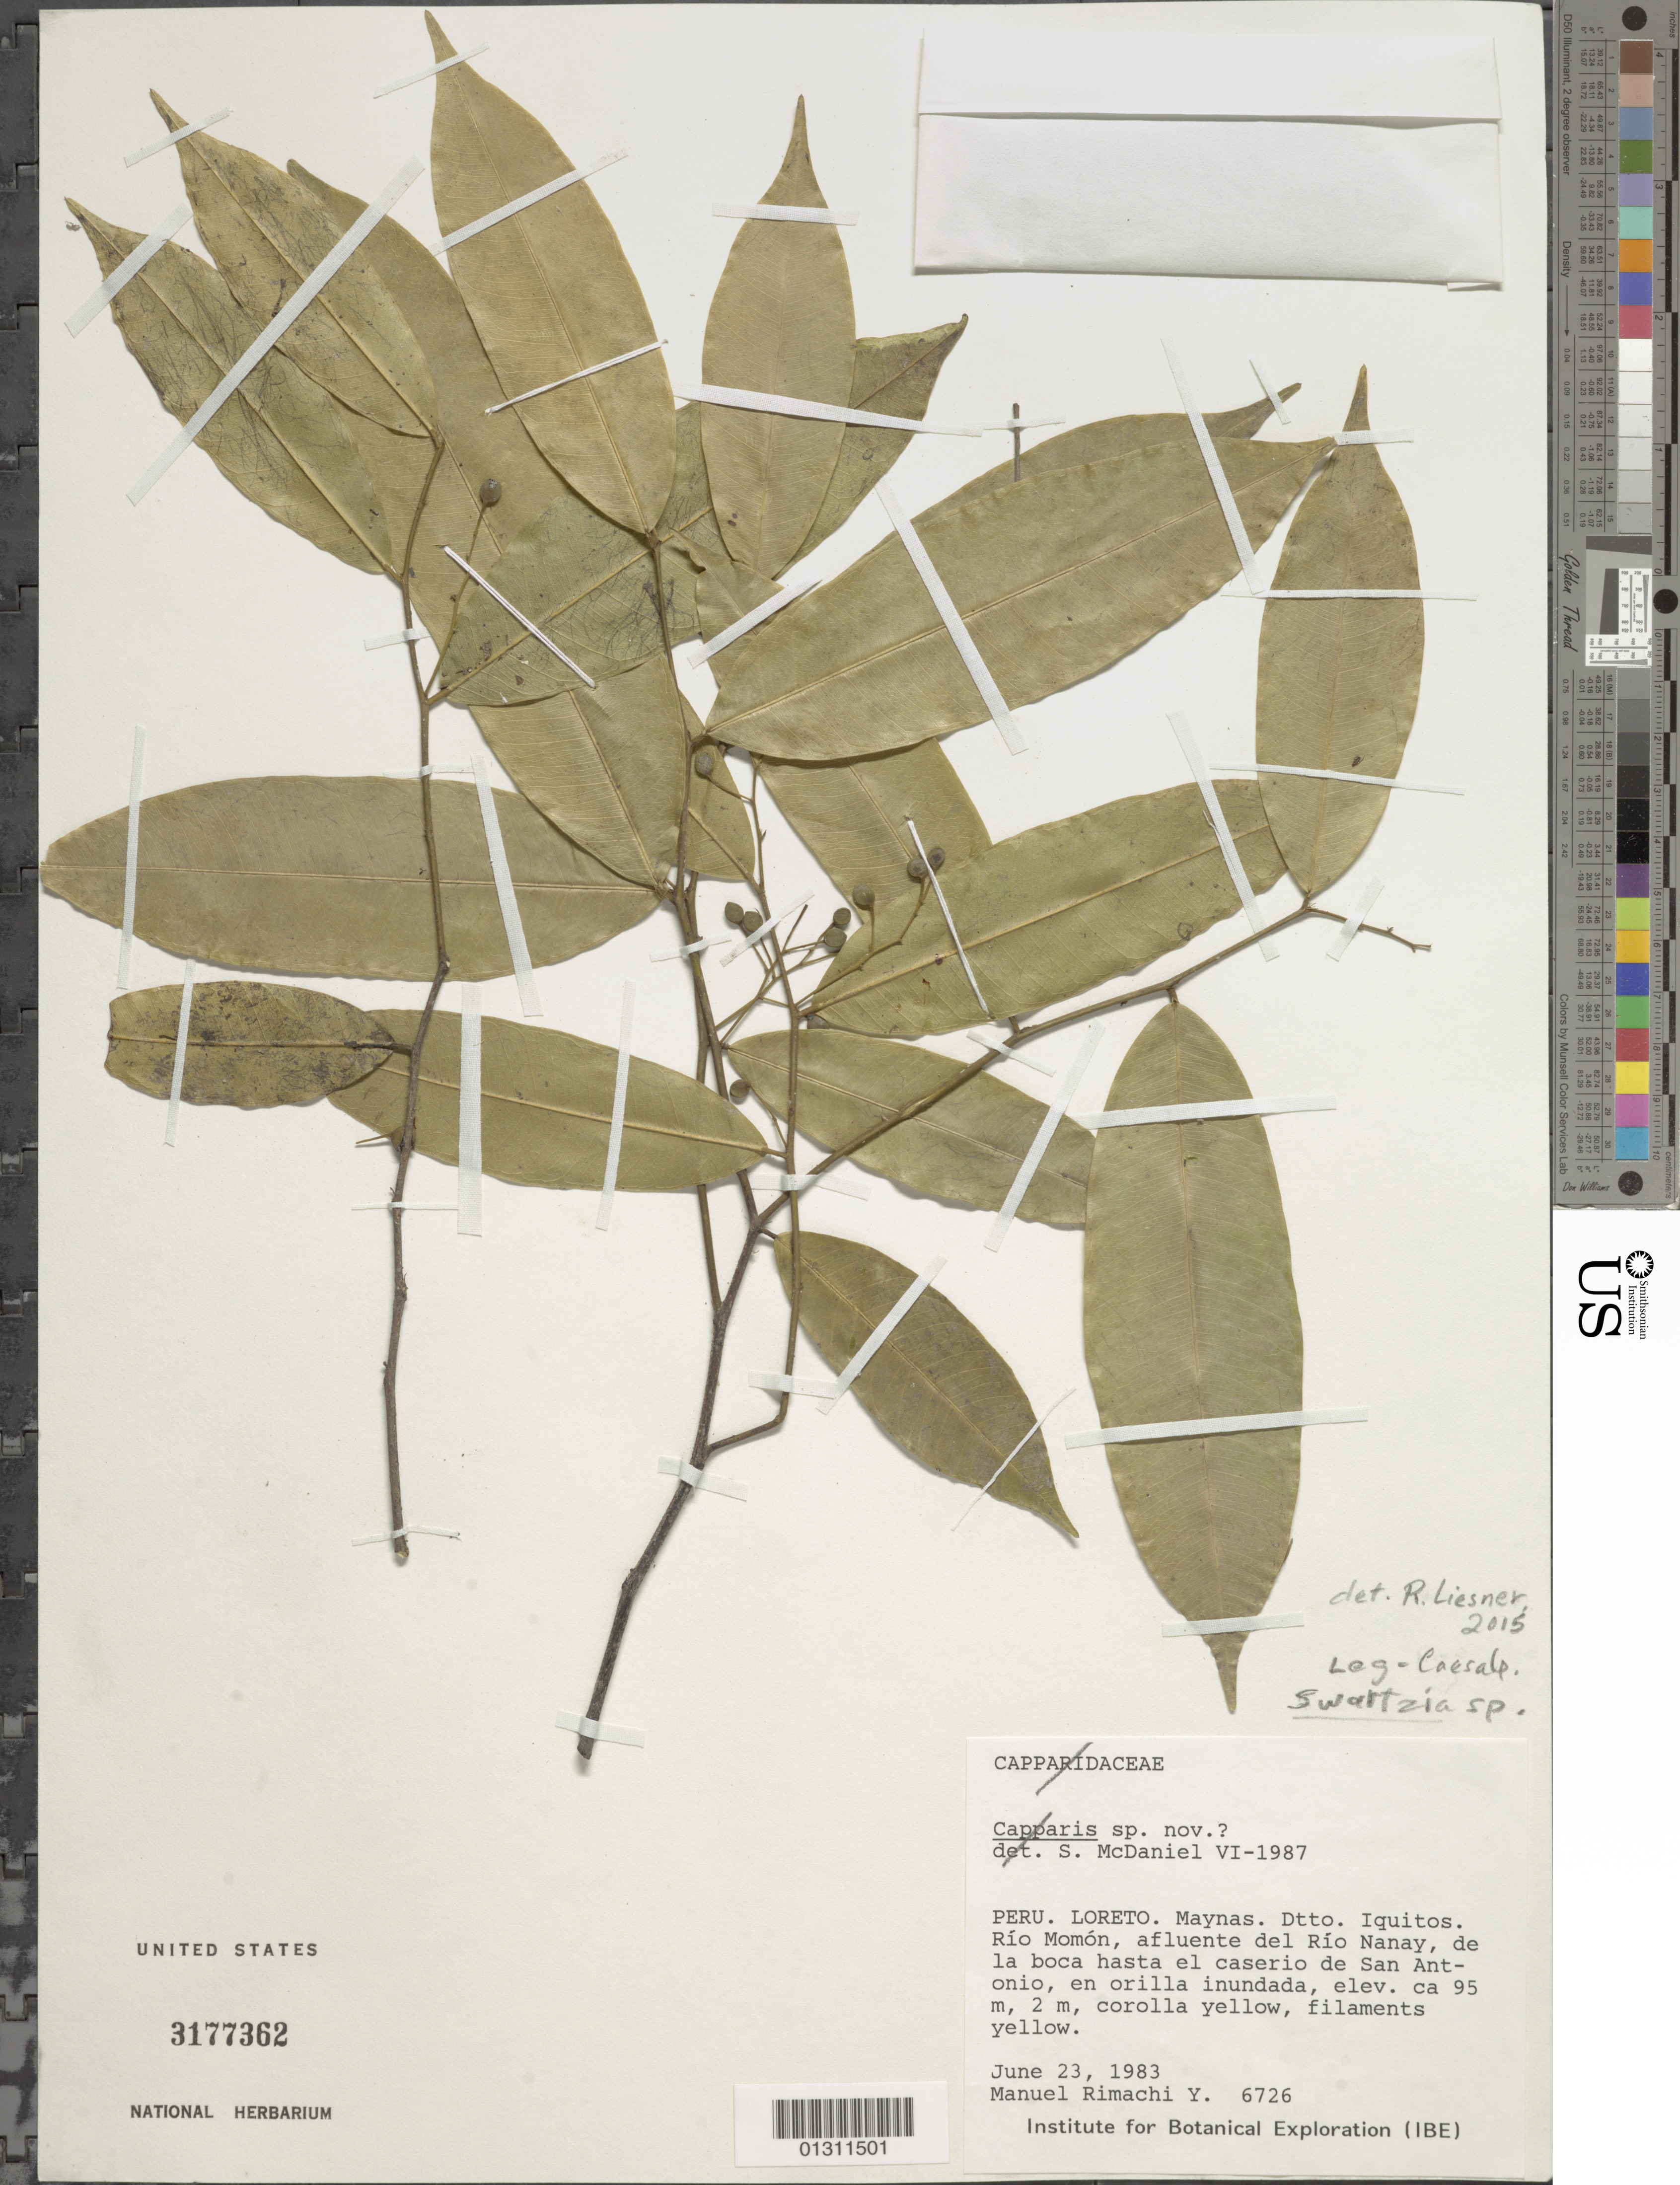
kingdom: Plantae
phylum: Tracheophyta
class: Magnoliopsida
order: Fabales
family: Fabaceae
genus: Swartzia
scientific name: Swartzia sp.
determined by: Liesner, R. L.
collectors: M. Rimachi Y.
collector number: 6726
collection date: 1983-06-23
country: Peru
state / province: Loreto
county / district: Maynas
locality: Dtto. Iquitos. Río Momón, affluente del Río Nanay,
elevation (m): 95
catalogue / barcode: US 3177362